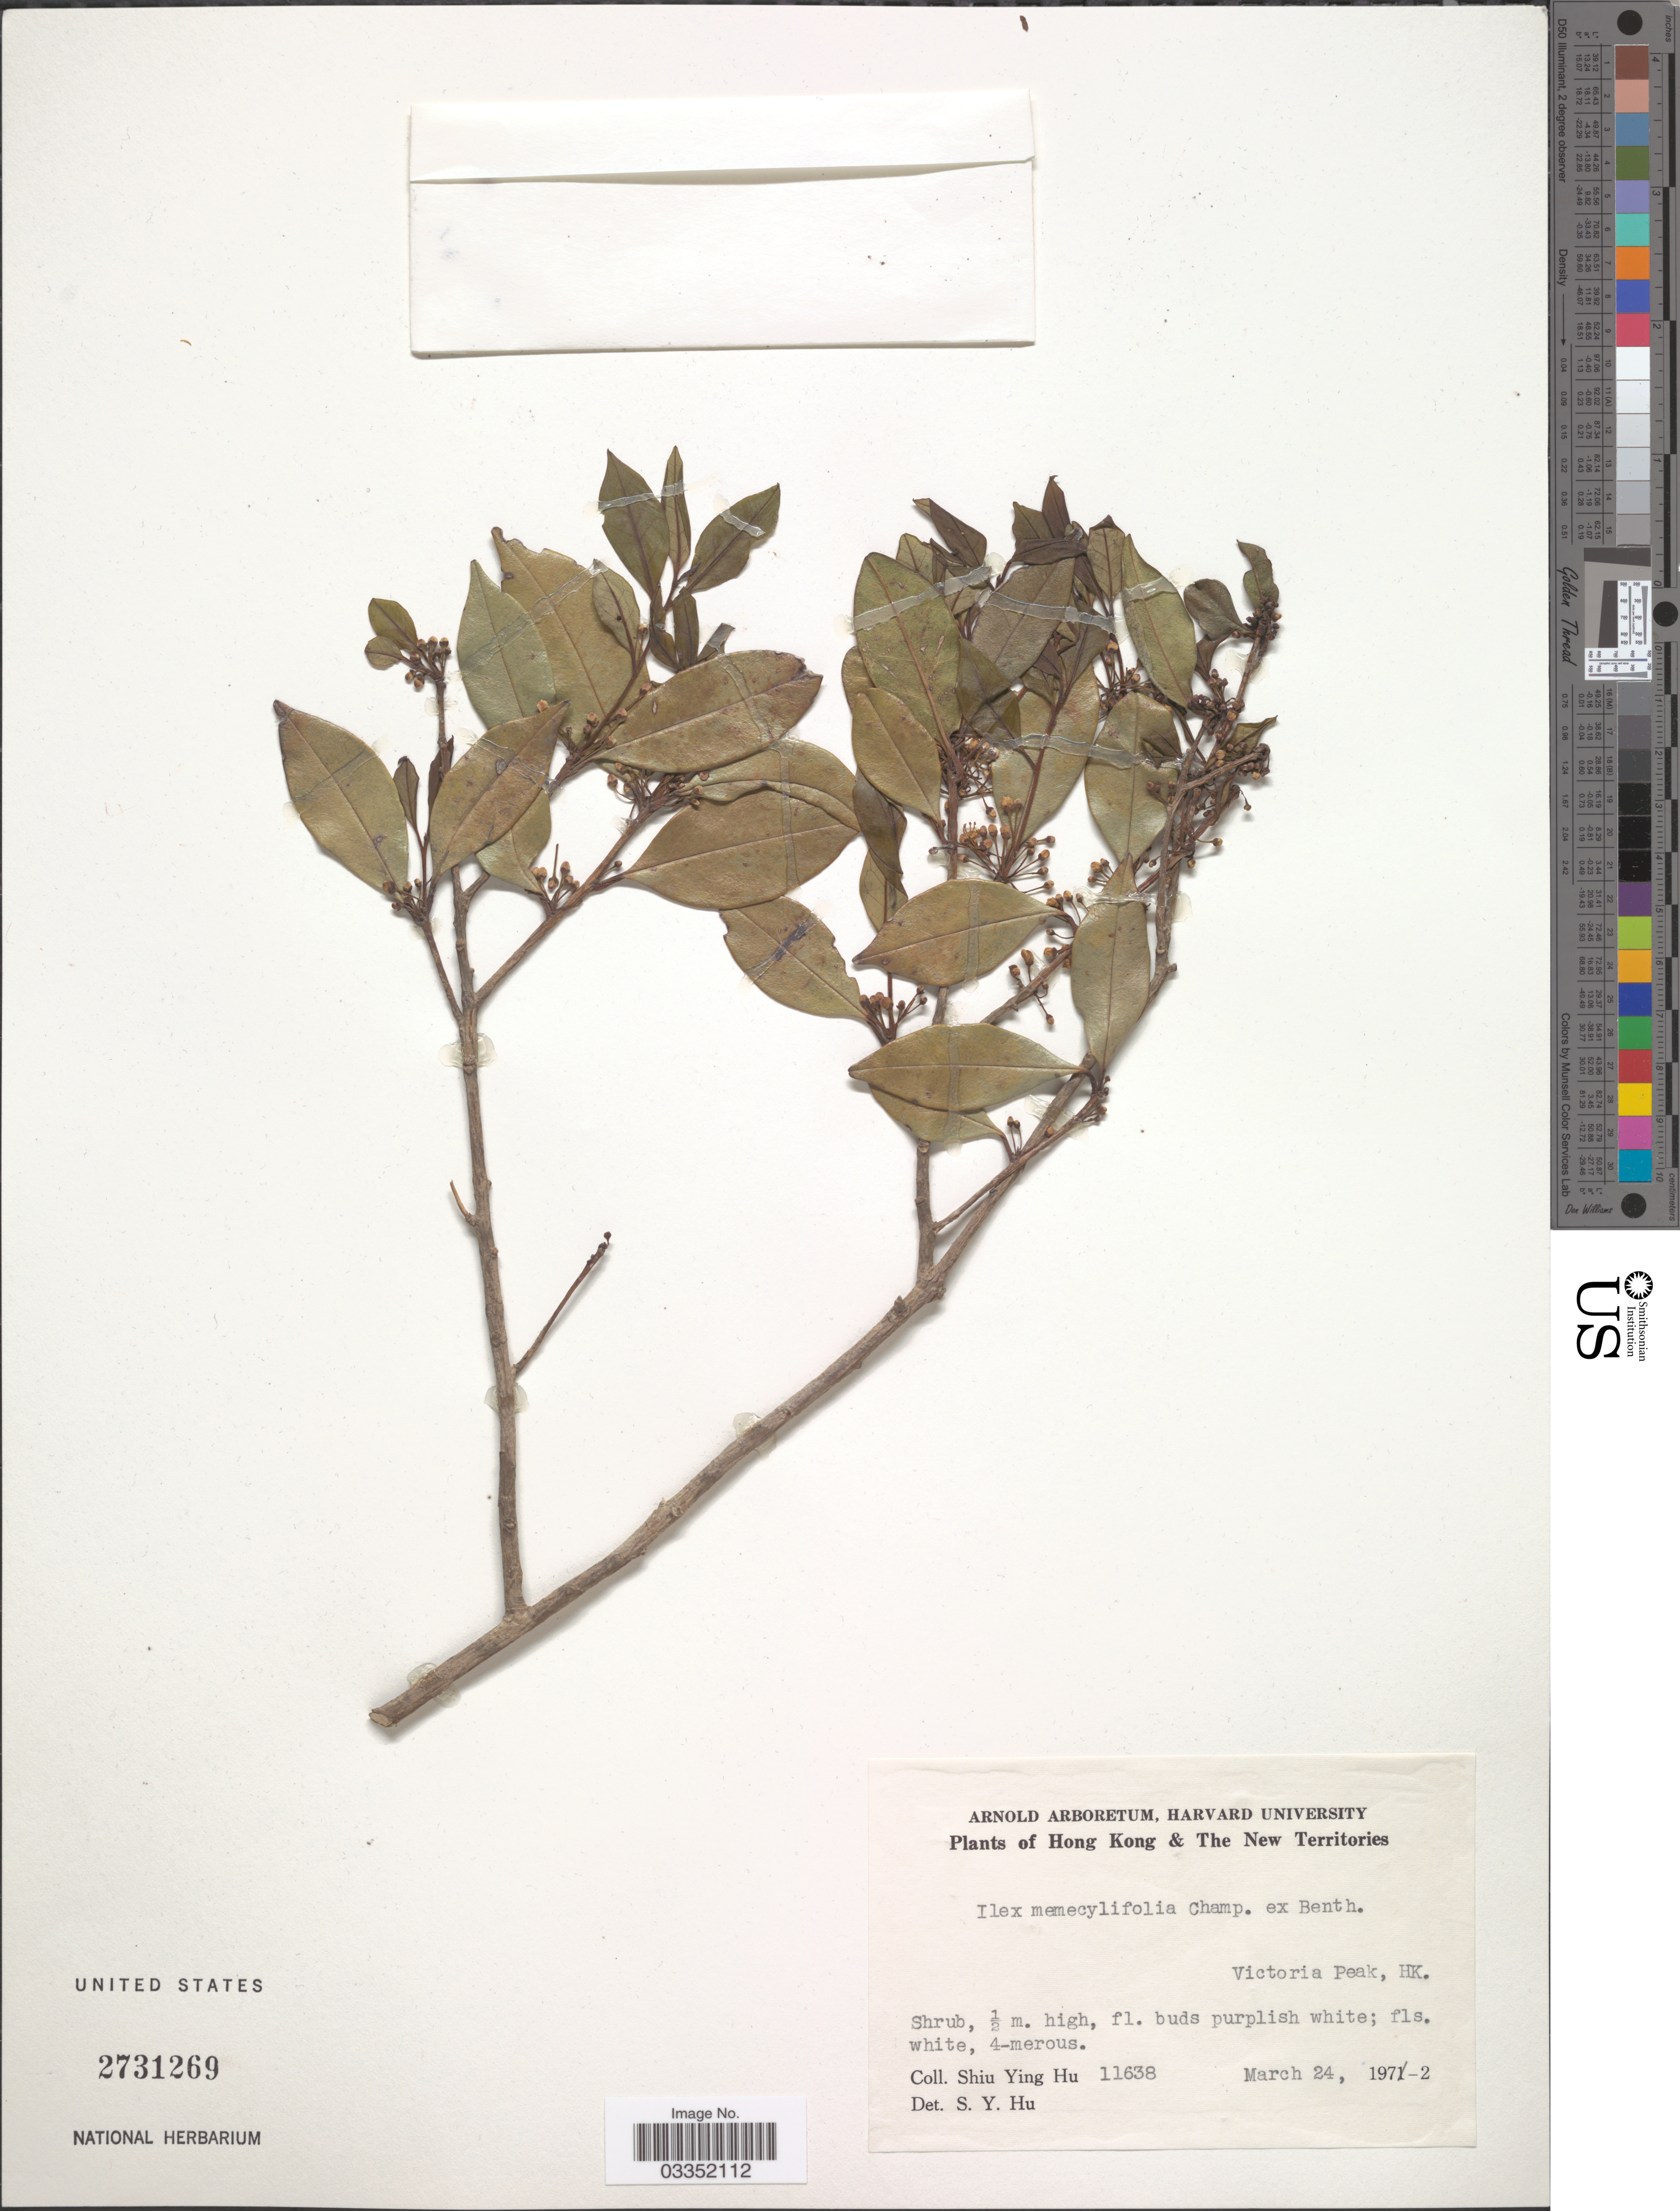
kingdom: Plantae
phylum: Tracheophyta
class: Magnoliopsida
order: Aquifoliales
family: Aquifoliaceae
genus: Ilex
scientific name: Ilex memecylifolia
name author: Champ. ex Benth.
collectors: S. Y. Hu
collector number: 11638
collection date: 1972-03-24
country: China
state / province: Hong Kong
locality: The New Territories. Victoria Peak.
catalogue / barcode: US 2731269